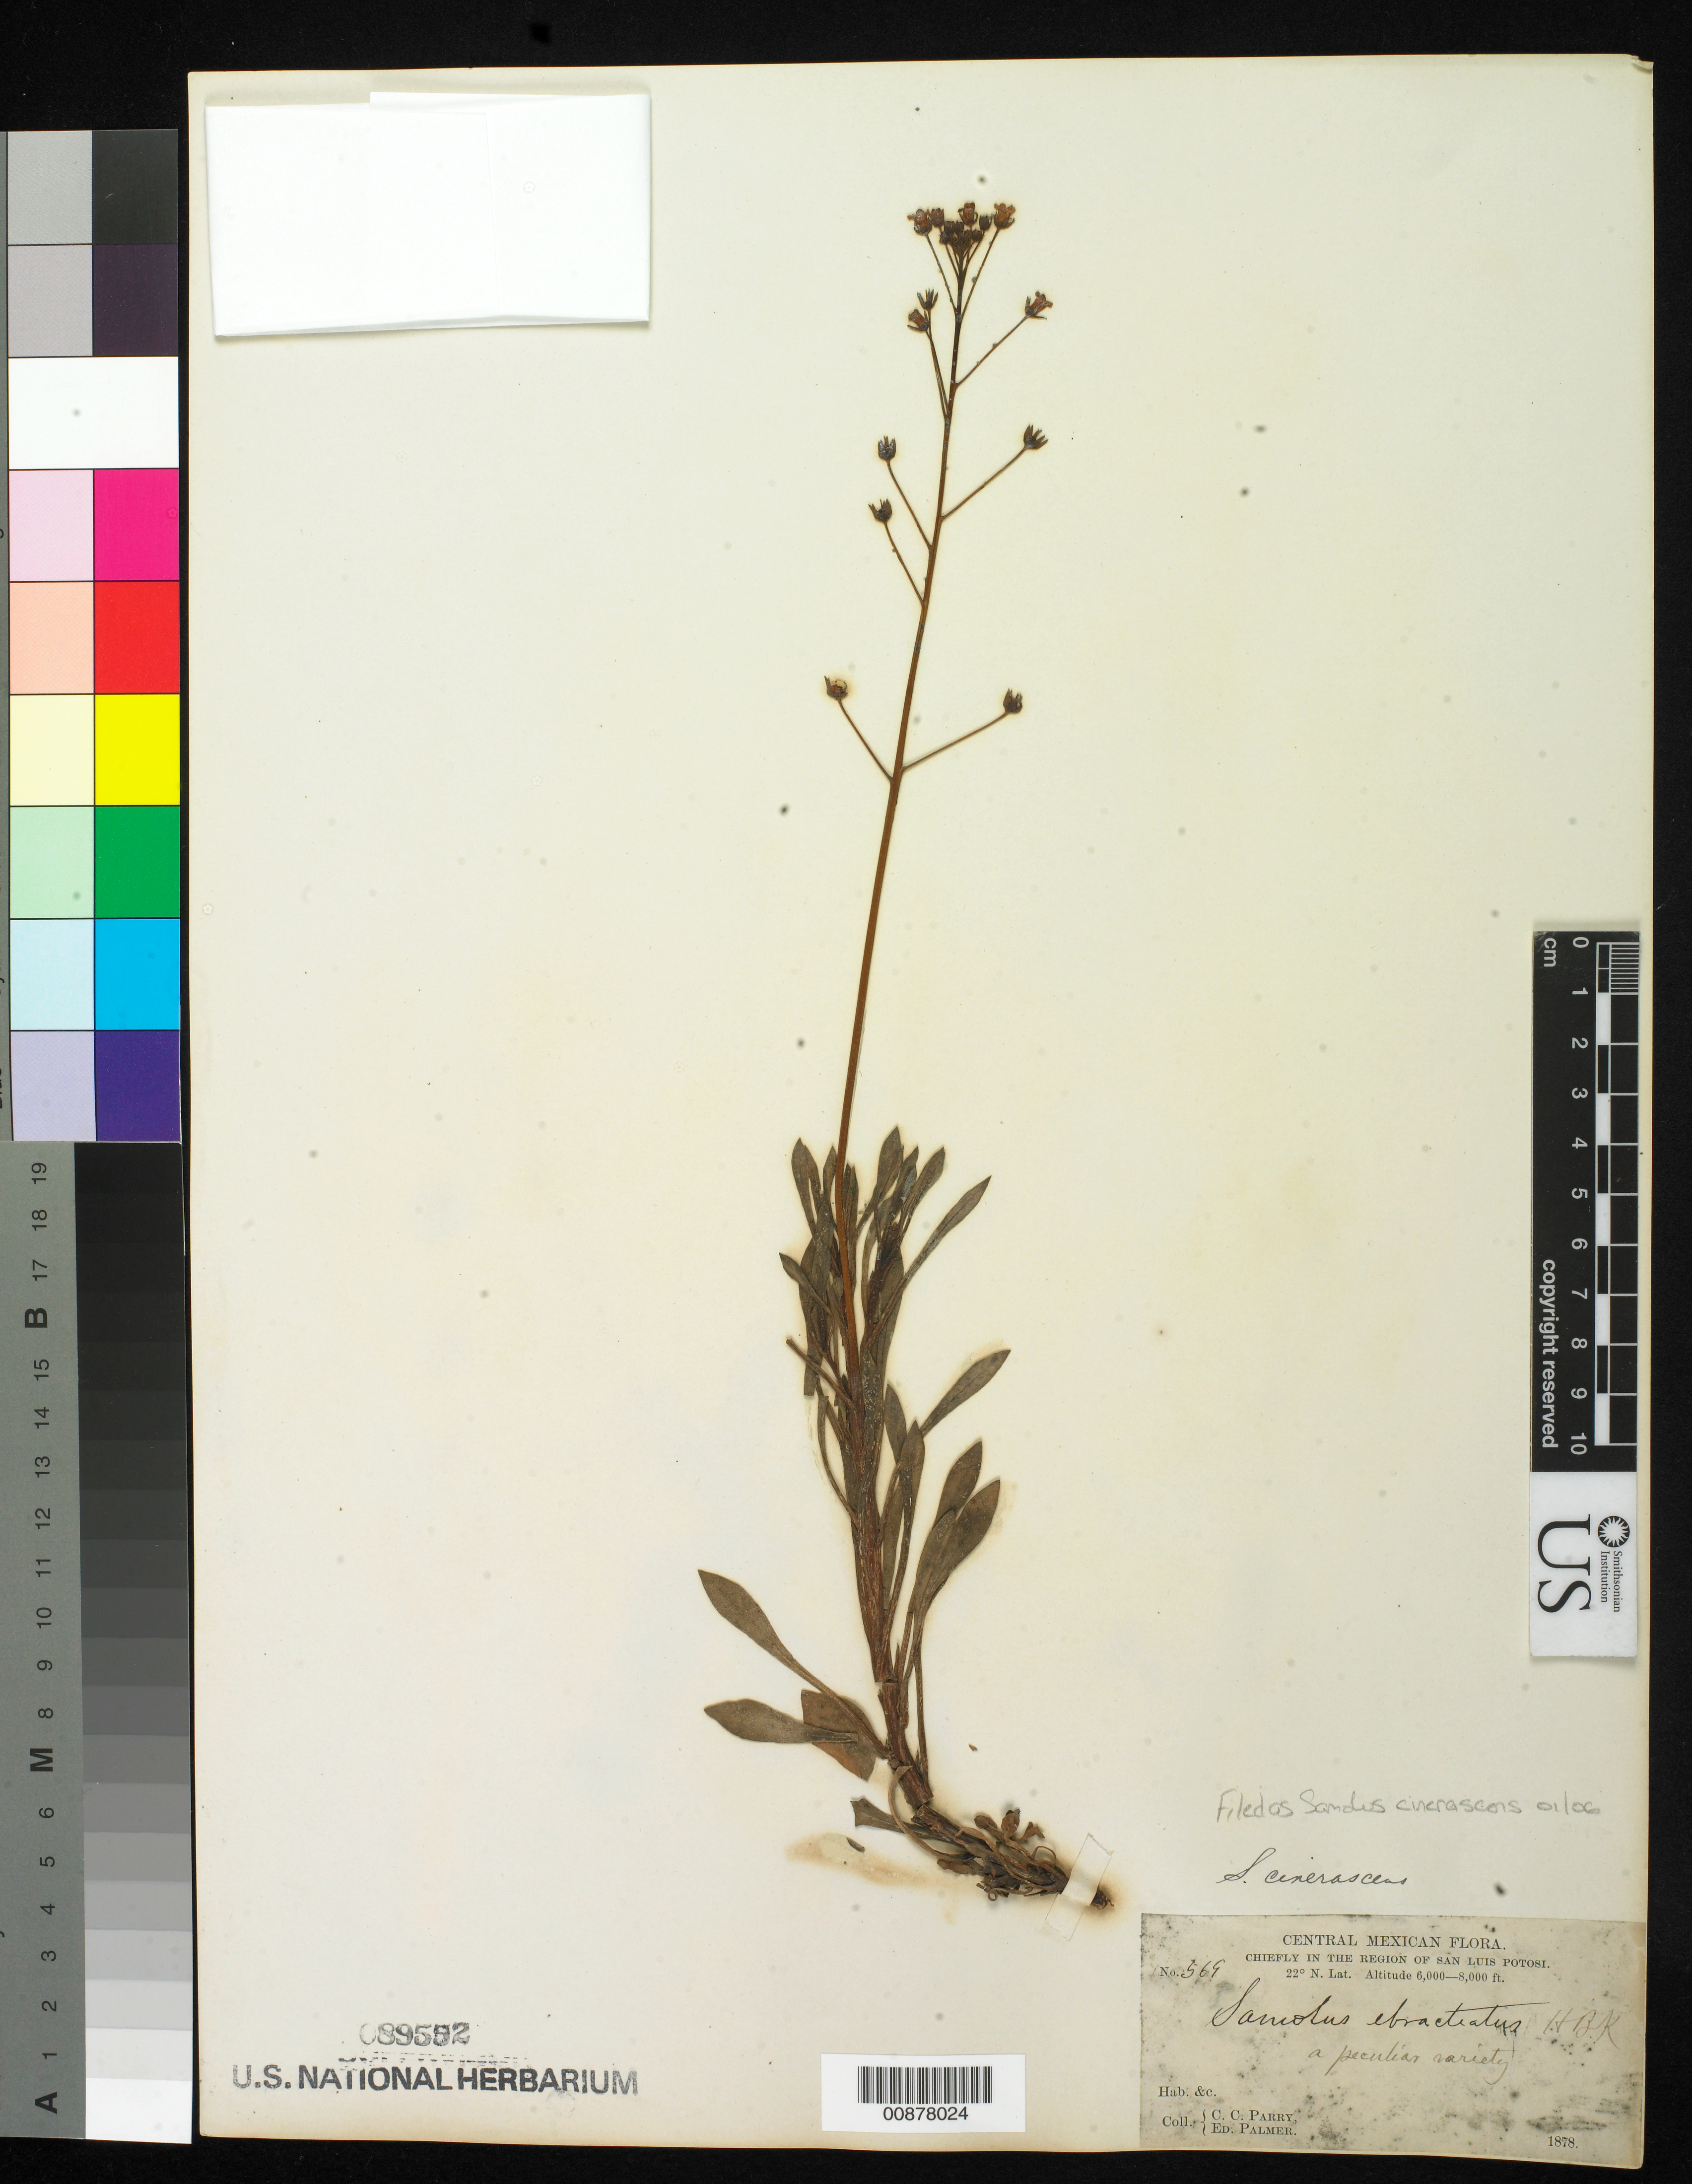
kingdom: Plantae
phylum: Tracheophyta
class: Magnoliopsida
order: Ericales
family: Primulaceae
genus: Samolus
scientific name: Samolus cinerascens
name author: (B.L. Rob.) Pax & R. Knuth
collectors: C. C. Parry & E. Palmer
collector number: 569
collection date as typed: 1878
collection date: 1878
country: Mexico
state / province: San Luis Potosí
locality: Chiefly in the region of San Luis Potosí.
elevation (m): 1829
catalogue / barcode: US 89552